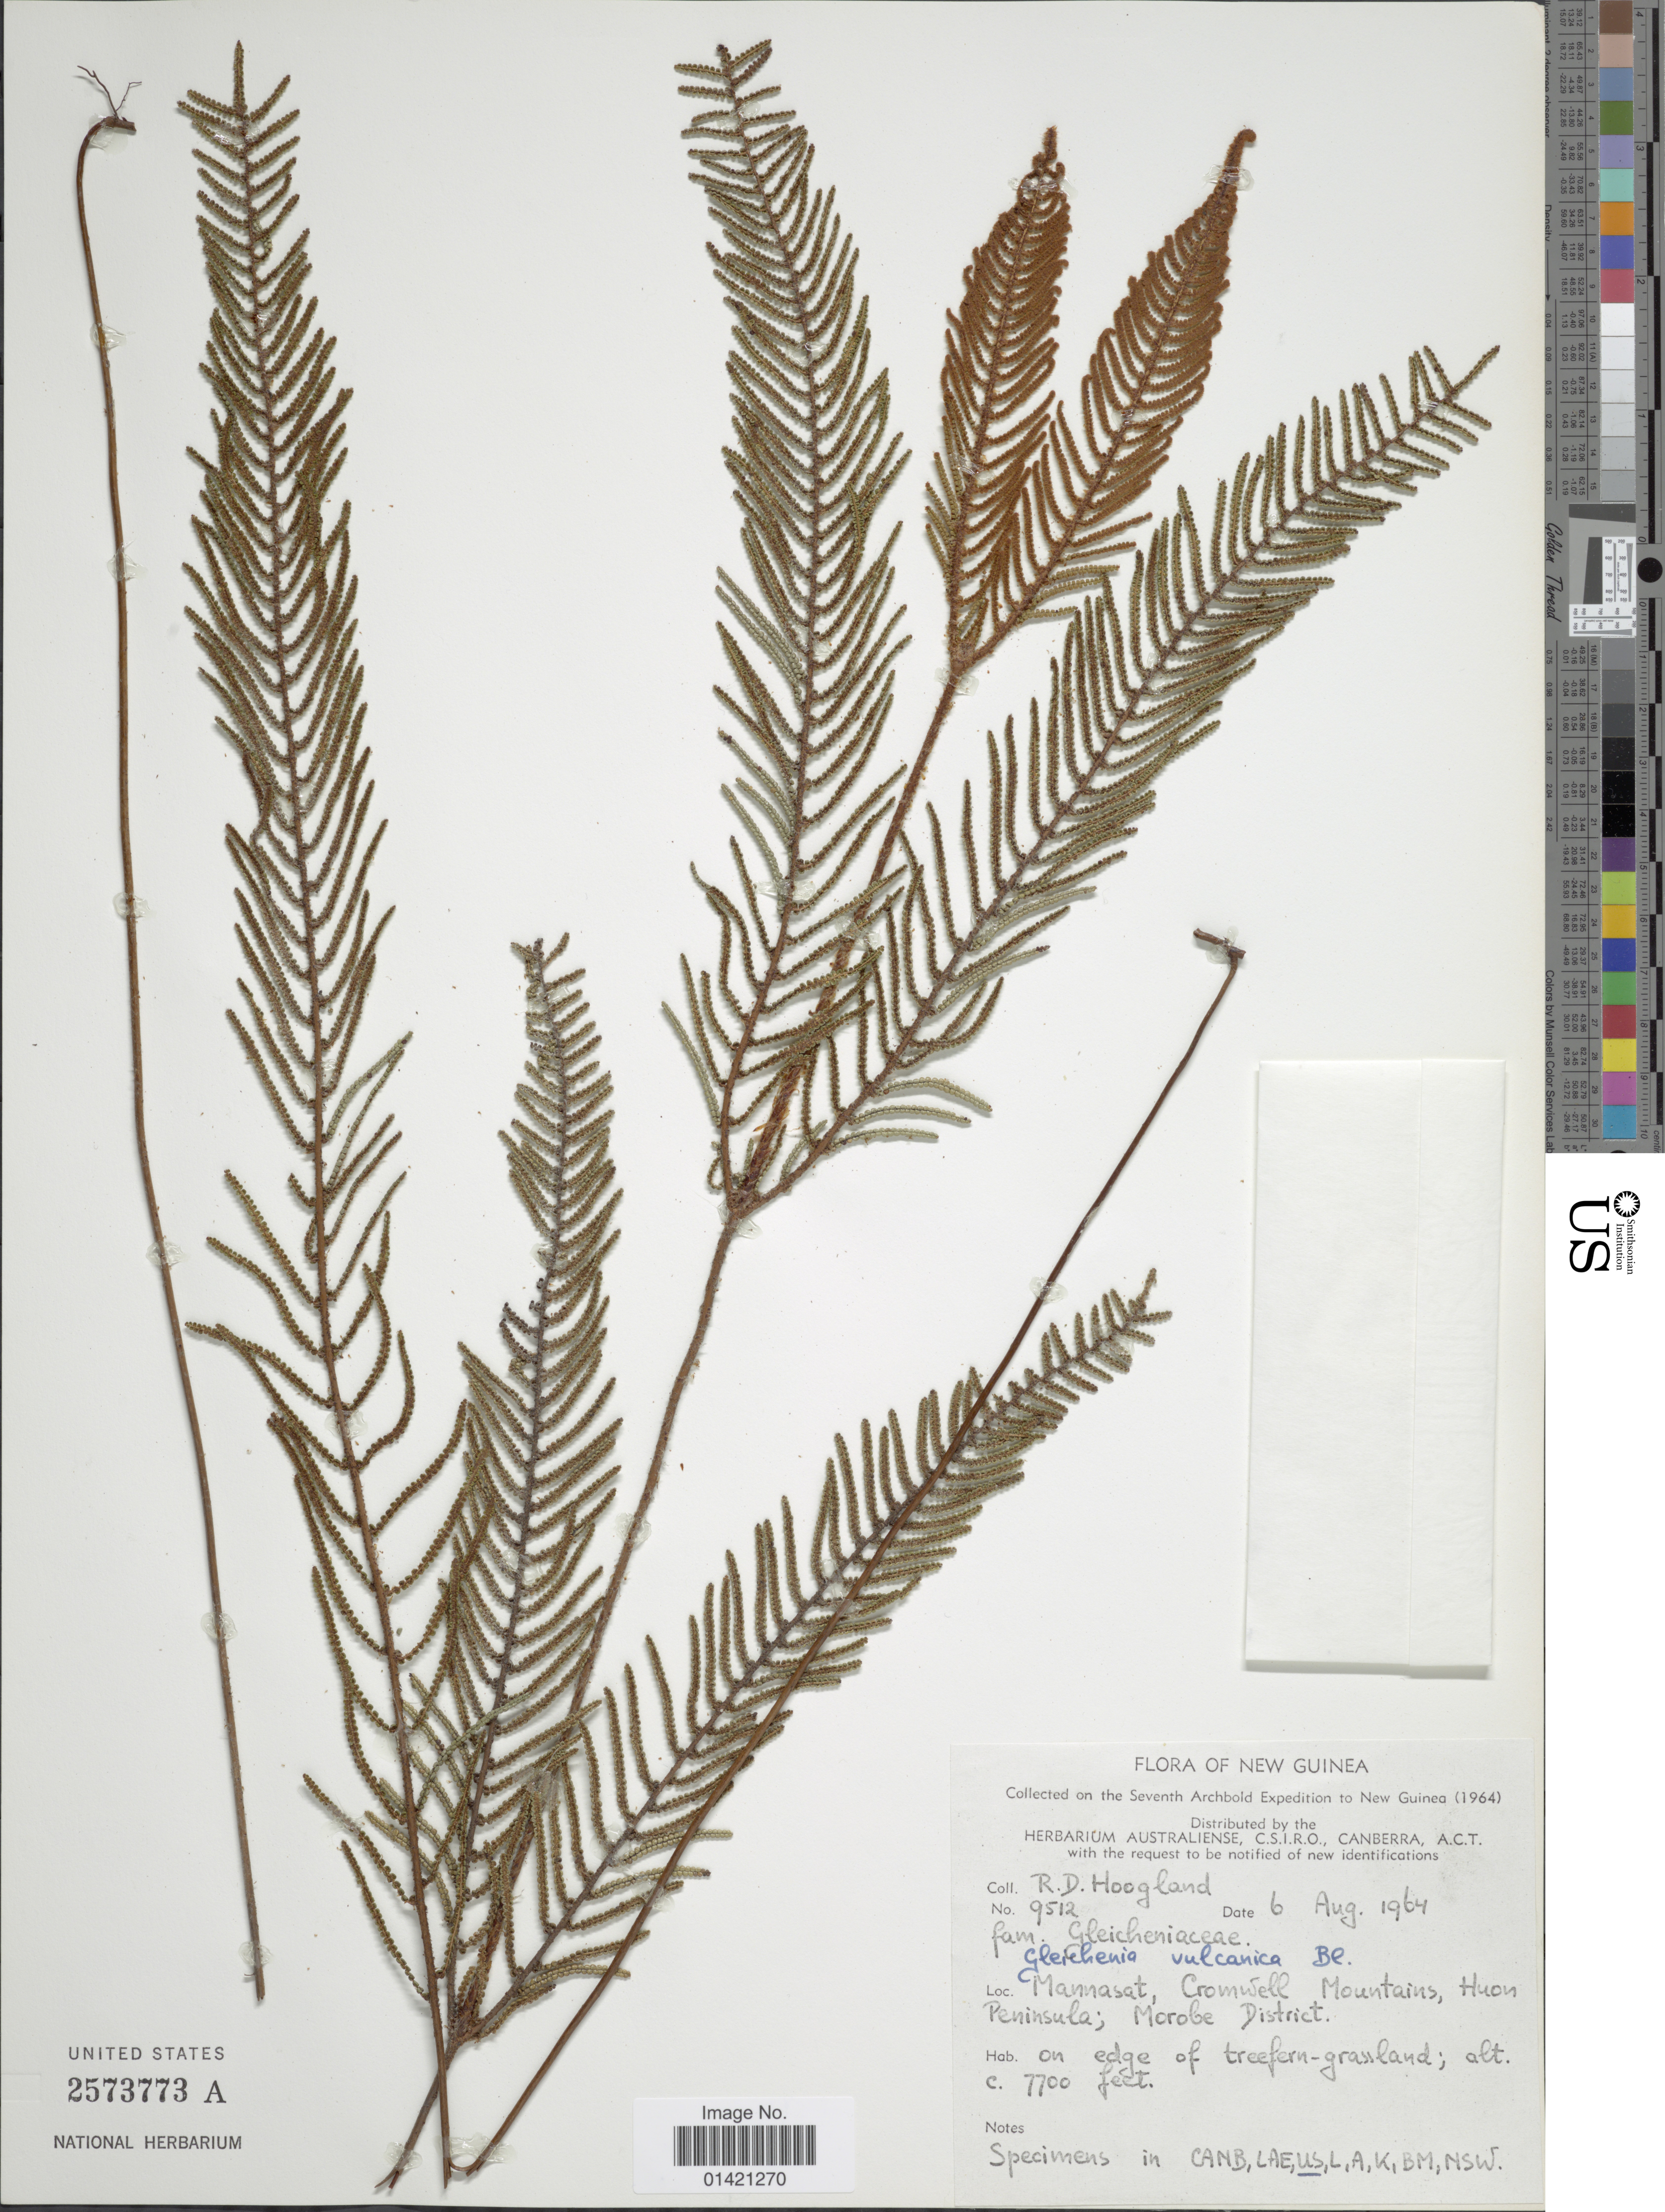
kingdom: Plantae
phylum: Tracheophyta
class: Polypodiopsida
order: Gleicheniales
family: Gleicheniaceae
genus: Gleichenia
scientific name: Gleichenia vulcanica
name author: Blume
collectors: R. D. Hoogland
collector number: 9512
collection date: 1964-08-06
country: Papua New Guinea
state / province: Morobe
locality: Mannasat, Cromwell Mountains, Huon Peninsula; Morobe District.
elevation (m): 2347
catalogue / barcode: US 2573773A